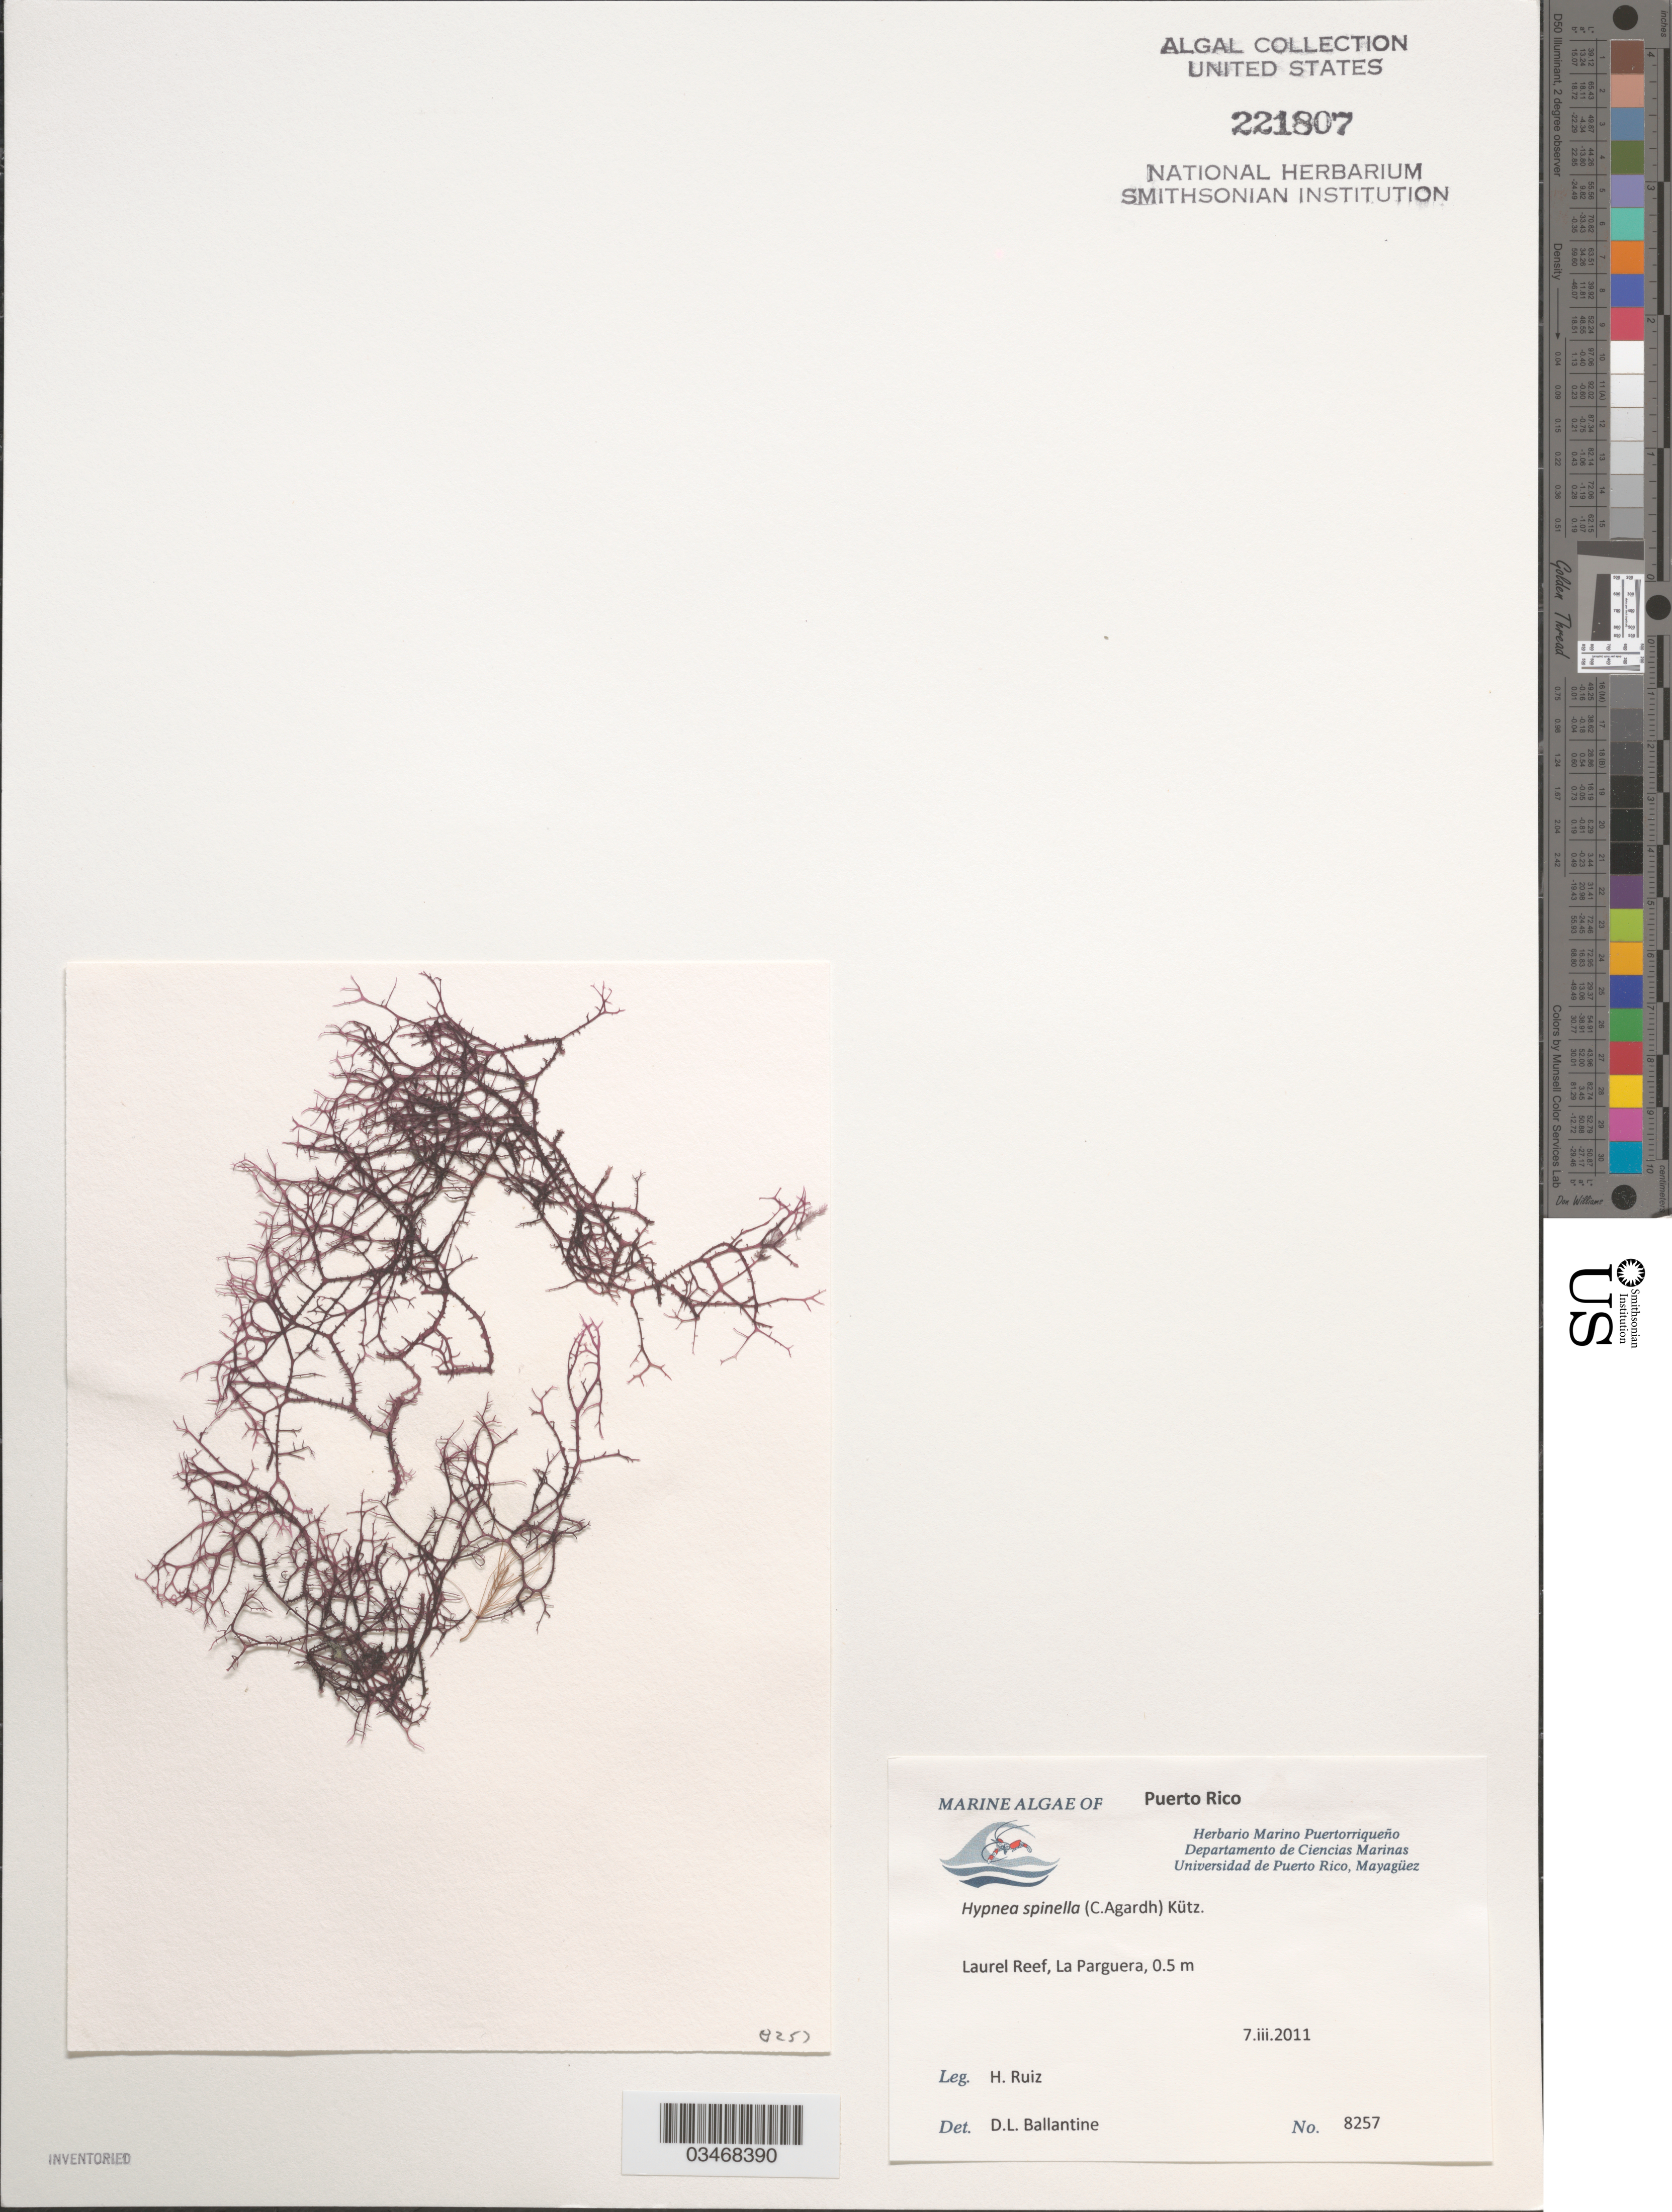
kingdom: Plantae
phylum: Rhodophyta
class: Florideophyceae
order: Gigartinales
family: Cystocloniaceae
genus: Hypnea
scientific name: Hypnea spinella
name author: (C. Agardh) Kütz.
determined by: Ballantine, D. L.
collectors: H. Ruiz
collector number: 8257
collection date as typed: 07 Mar 2011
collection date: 2011-03-07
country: Puerto Rico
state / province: Lajas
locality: La Parguera, Laurel Reef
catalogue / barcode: US 221807